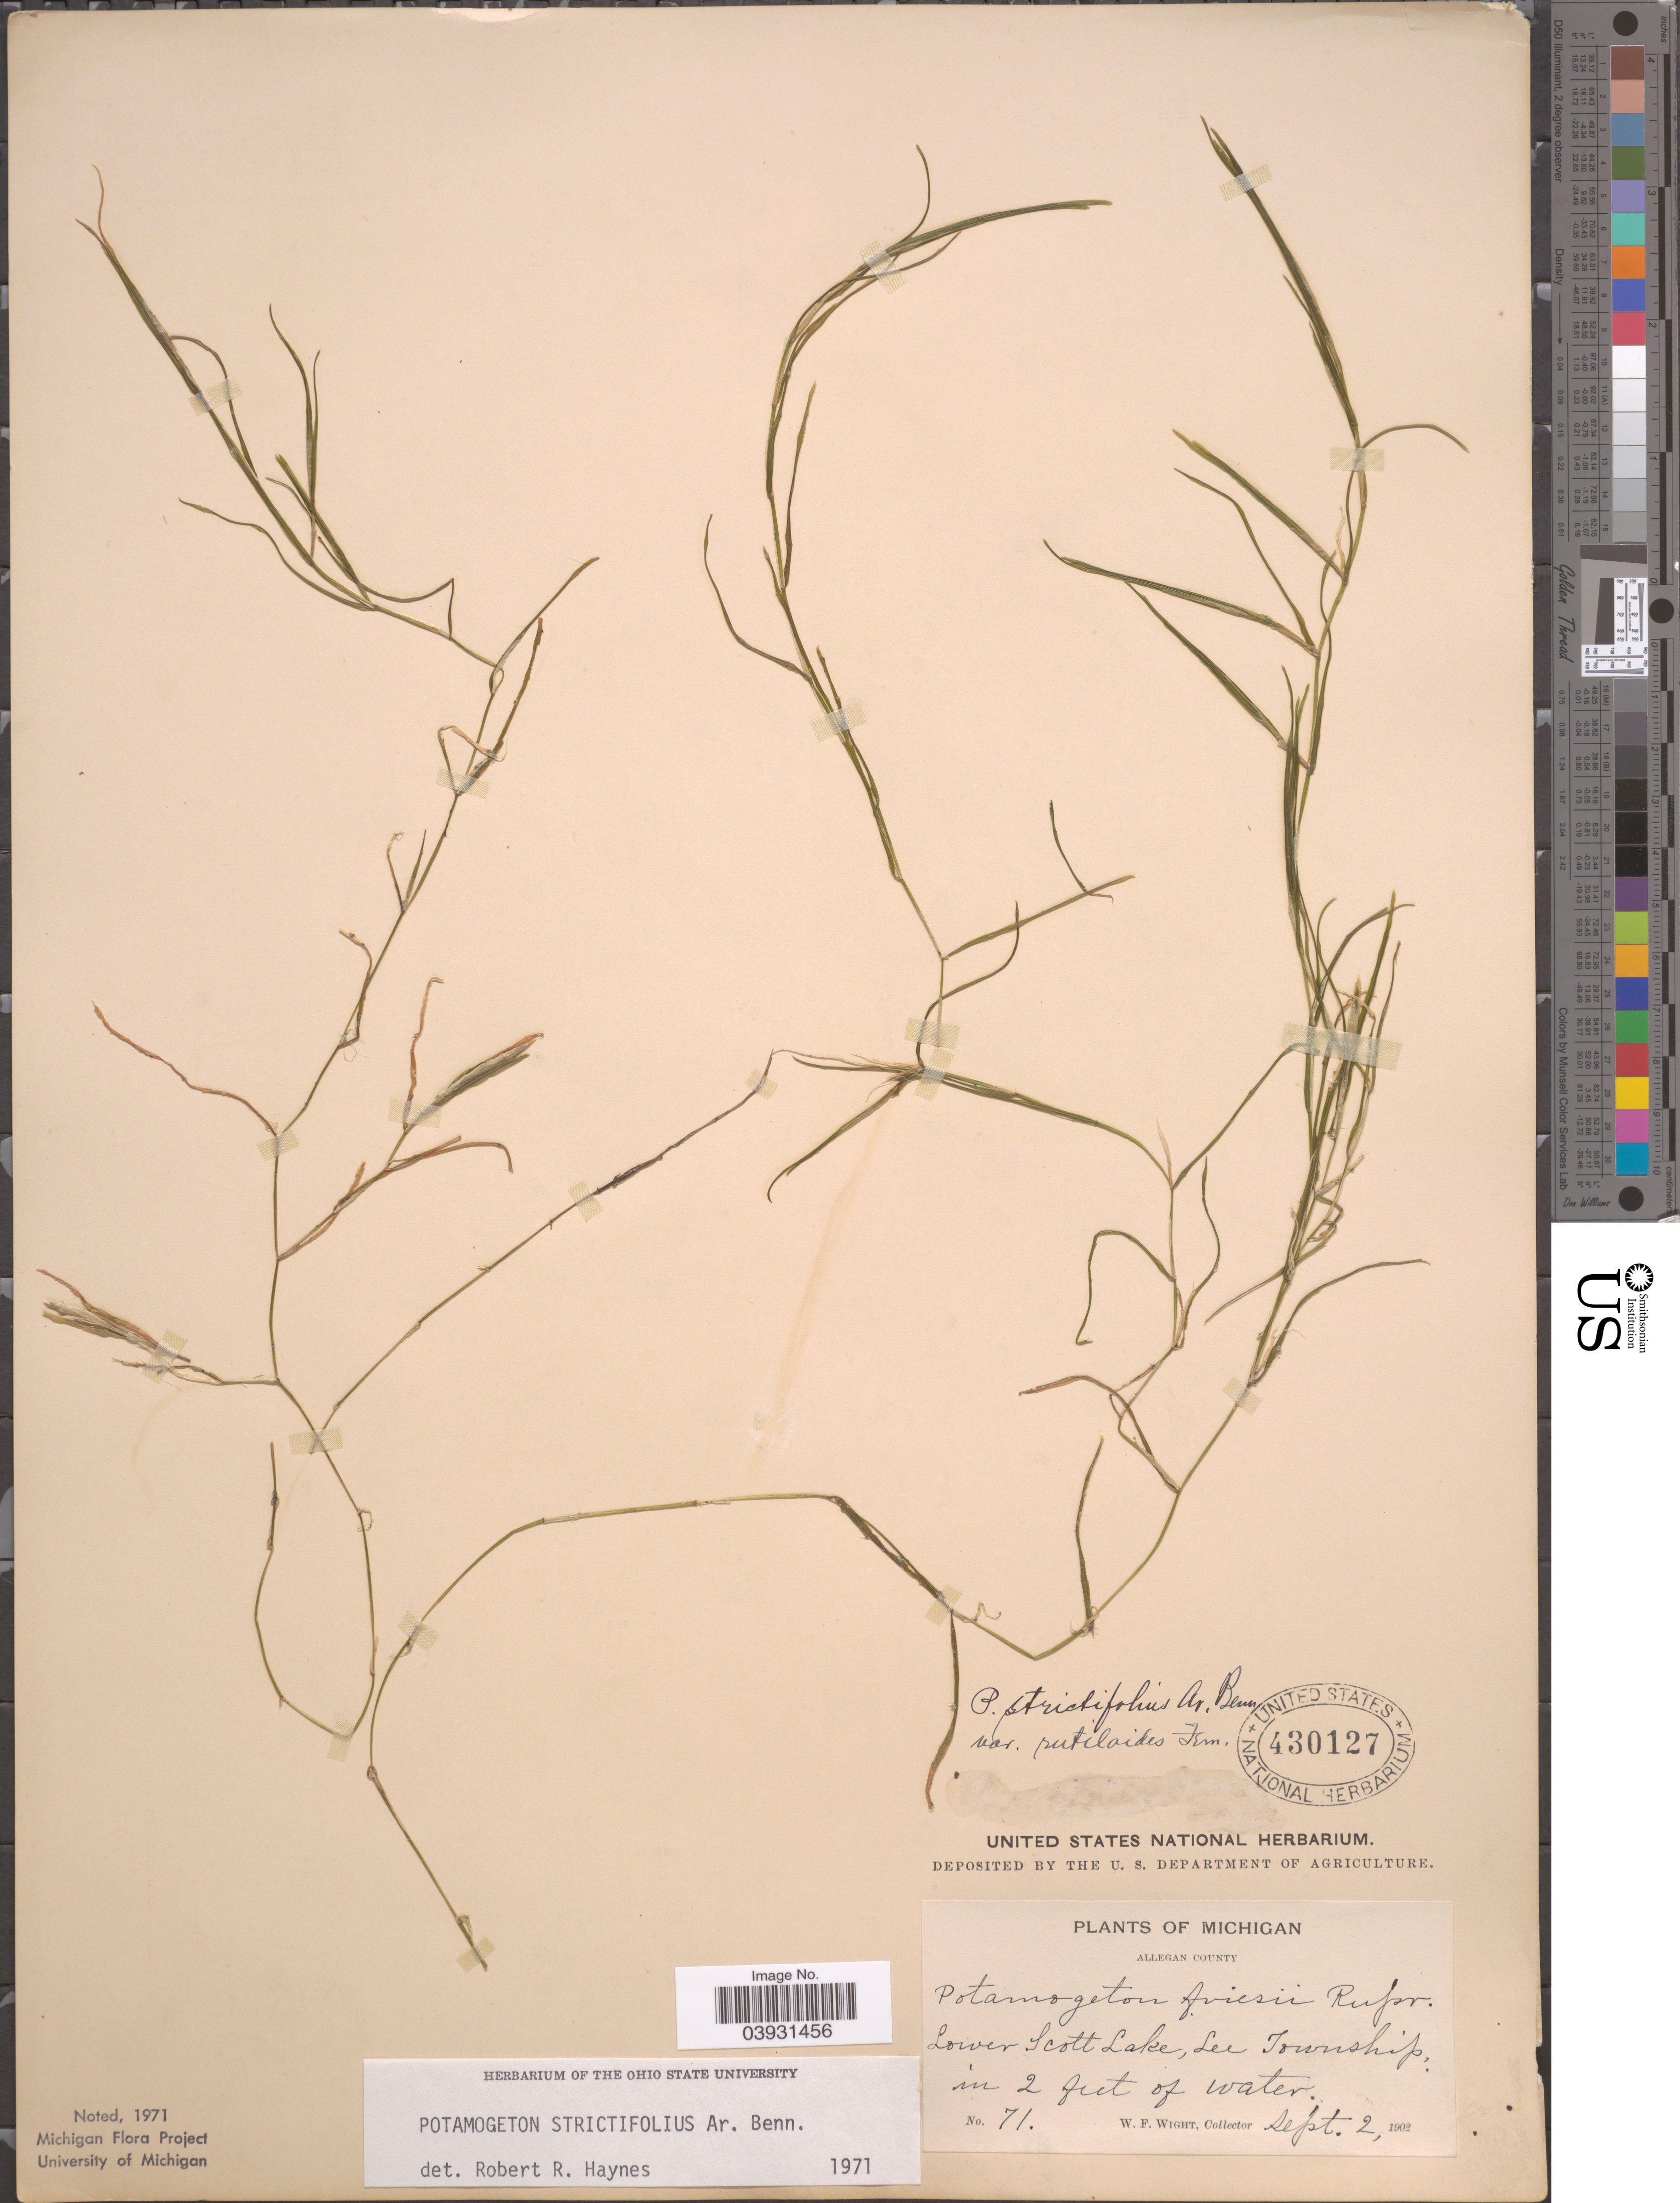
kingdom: Plantae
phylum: Tracheophyta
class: Liliopsida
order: Alismatales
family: Potamogetonaceae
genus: Potamogeton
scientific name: Potamogeton strictifolius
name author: A. Benn.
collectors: W. Wight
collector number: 71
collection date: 1902-09-02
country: United States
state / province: Michigan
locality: Allegan County. Lower Scott Lake, Lee Township.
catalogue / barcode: US 430127